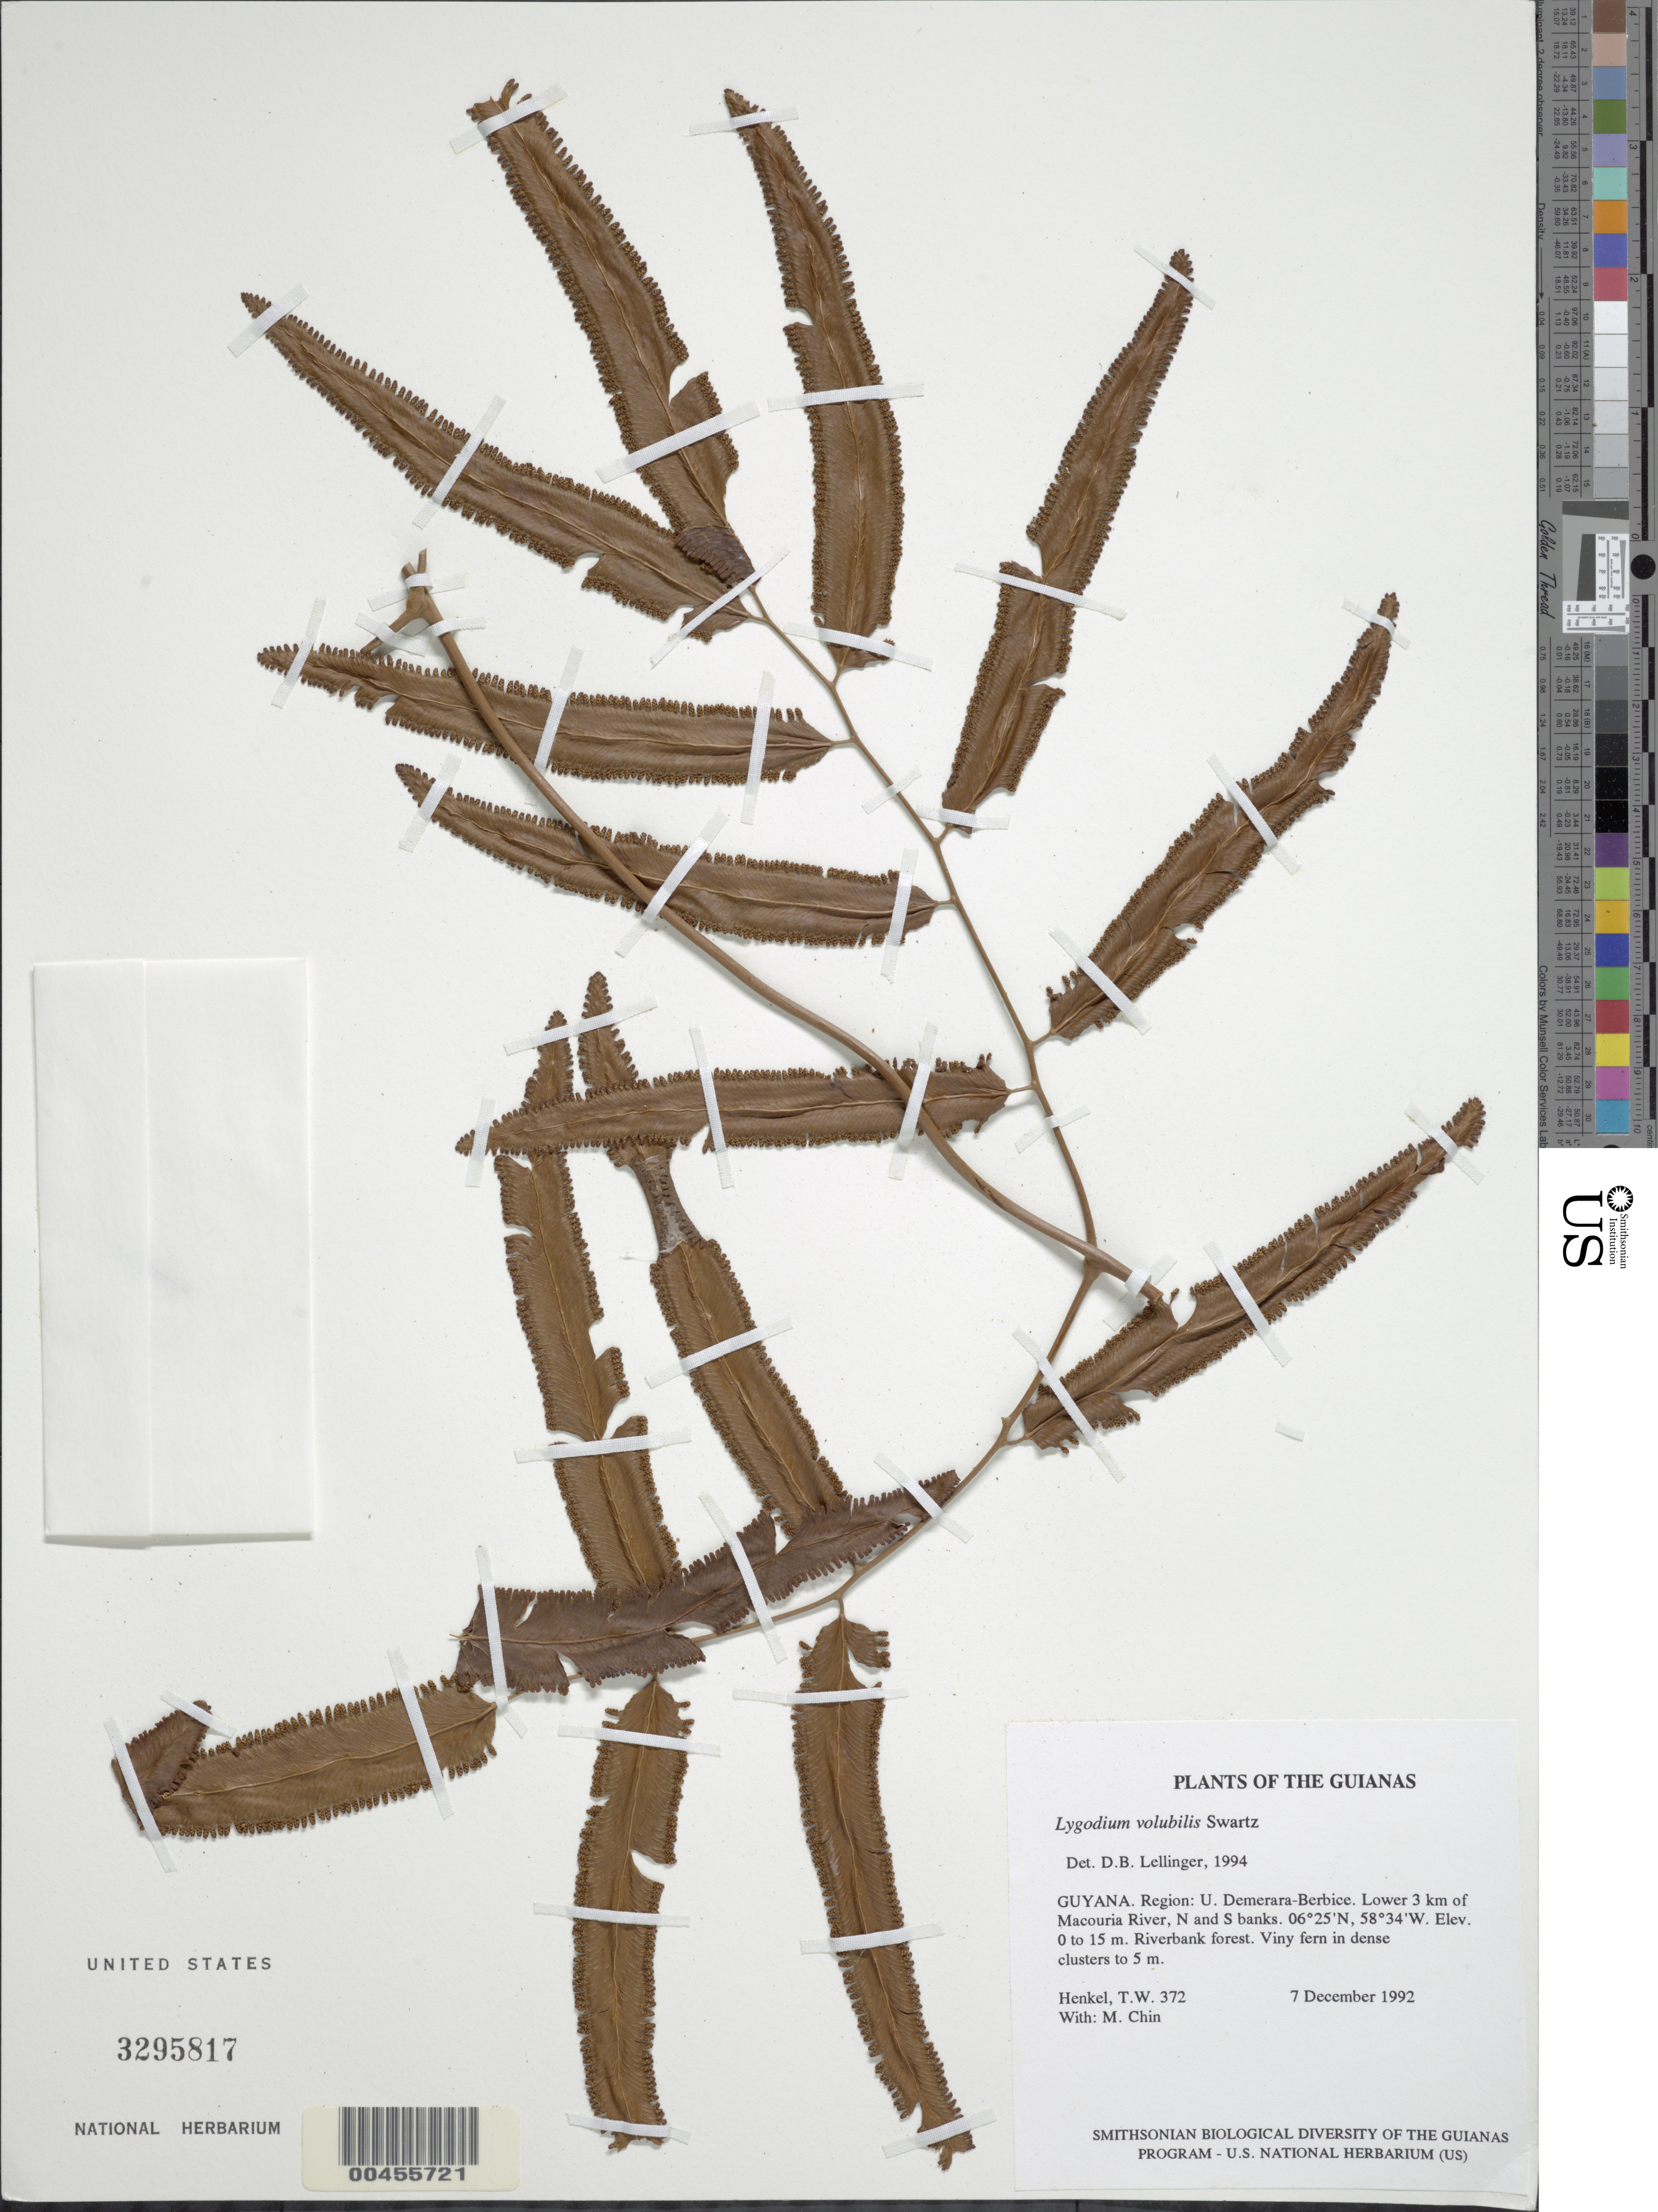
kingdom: Plantae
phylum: Tracheophyta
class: Polypodiopsida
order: Schizaeales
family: Lygodiaceae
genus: Lygodium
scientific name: Lygodium volubile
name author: Sw.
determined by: Lellinger, David B., (BOT), Smithsonian Institution - National Museum of Natural History (UNITED STATES)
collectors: T. Henkel & M. Chin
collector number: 372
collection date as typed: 7 December 1992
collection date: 1992-12-07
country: Guyana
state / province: U. Demerara-Berbice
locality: Lower 3 km of Macouria River, N and S banks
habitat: Riverbank forest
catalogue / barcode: US 3295817